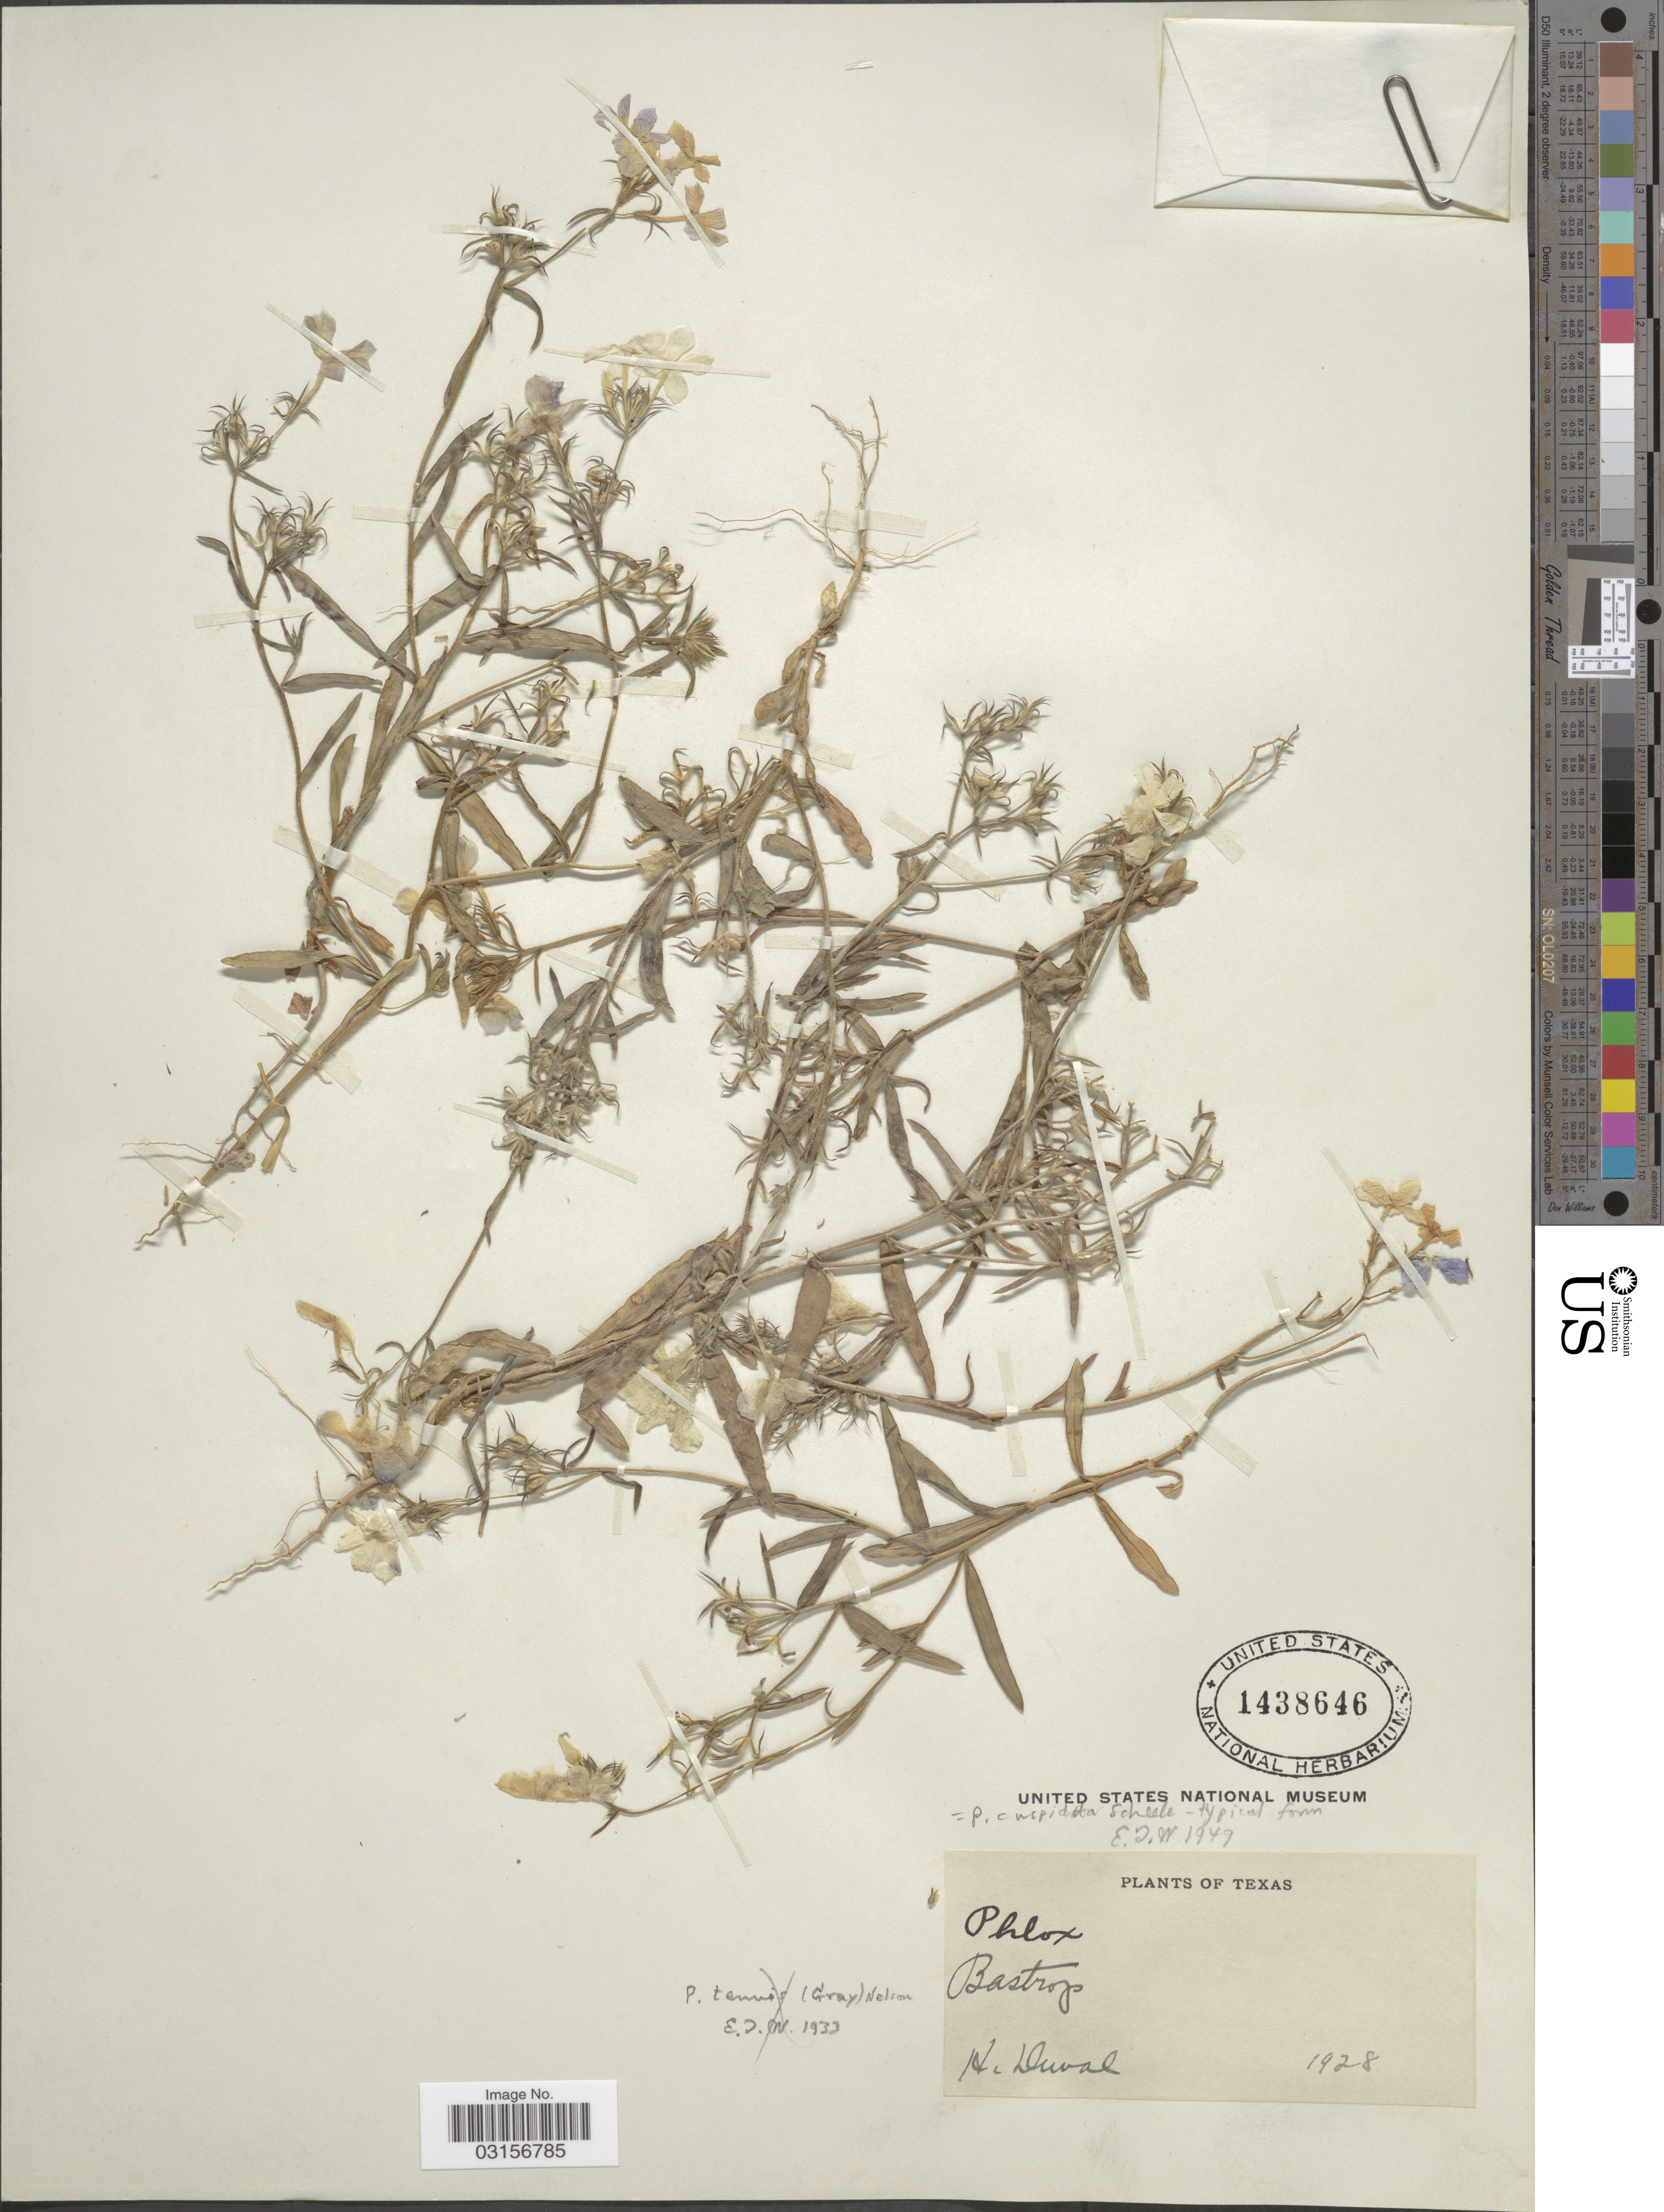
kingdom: Plantae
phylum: Tracheophyta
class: Magnoliopsida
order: Ericales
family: Polemoniaceae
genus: Phlox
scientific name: Phlox cuspidata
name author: Scheele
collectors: H. Duval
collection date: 1928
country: United States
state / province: Texas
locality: Bastrop.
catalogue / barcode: US 1438646